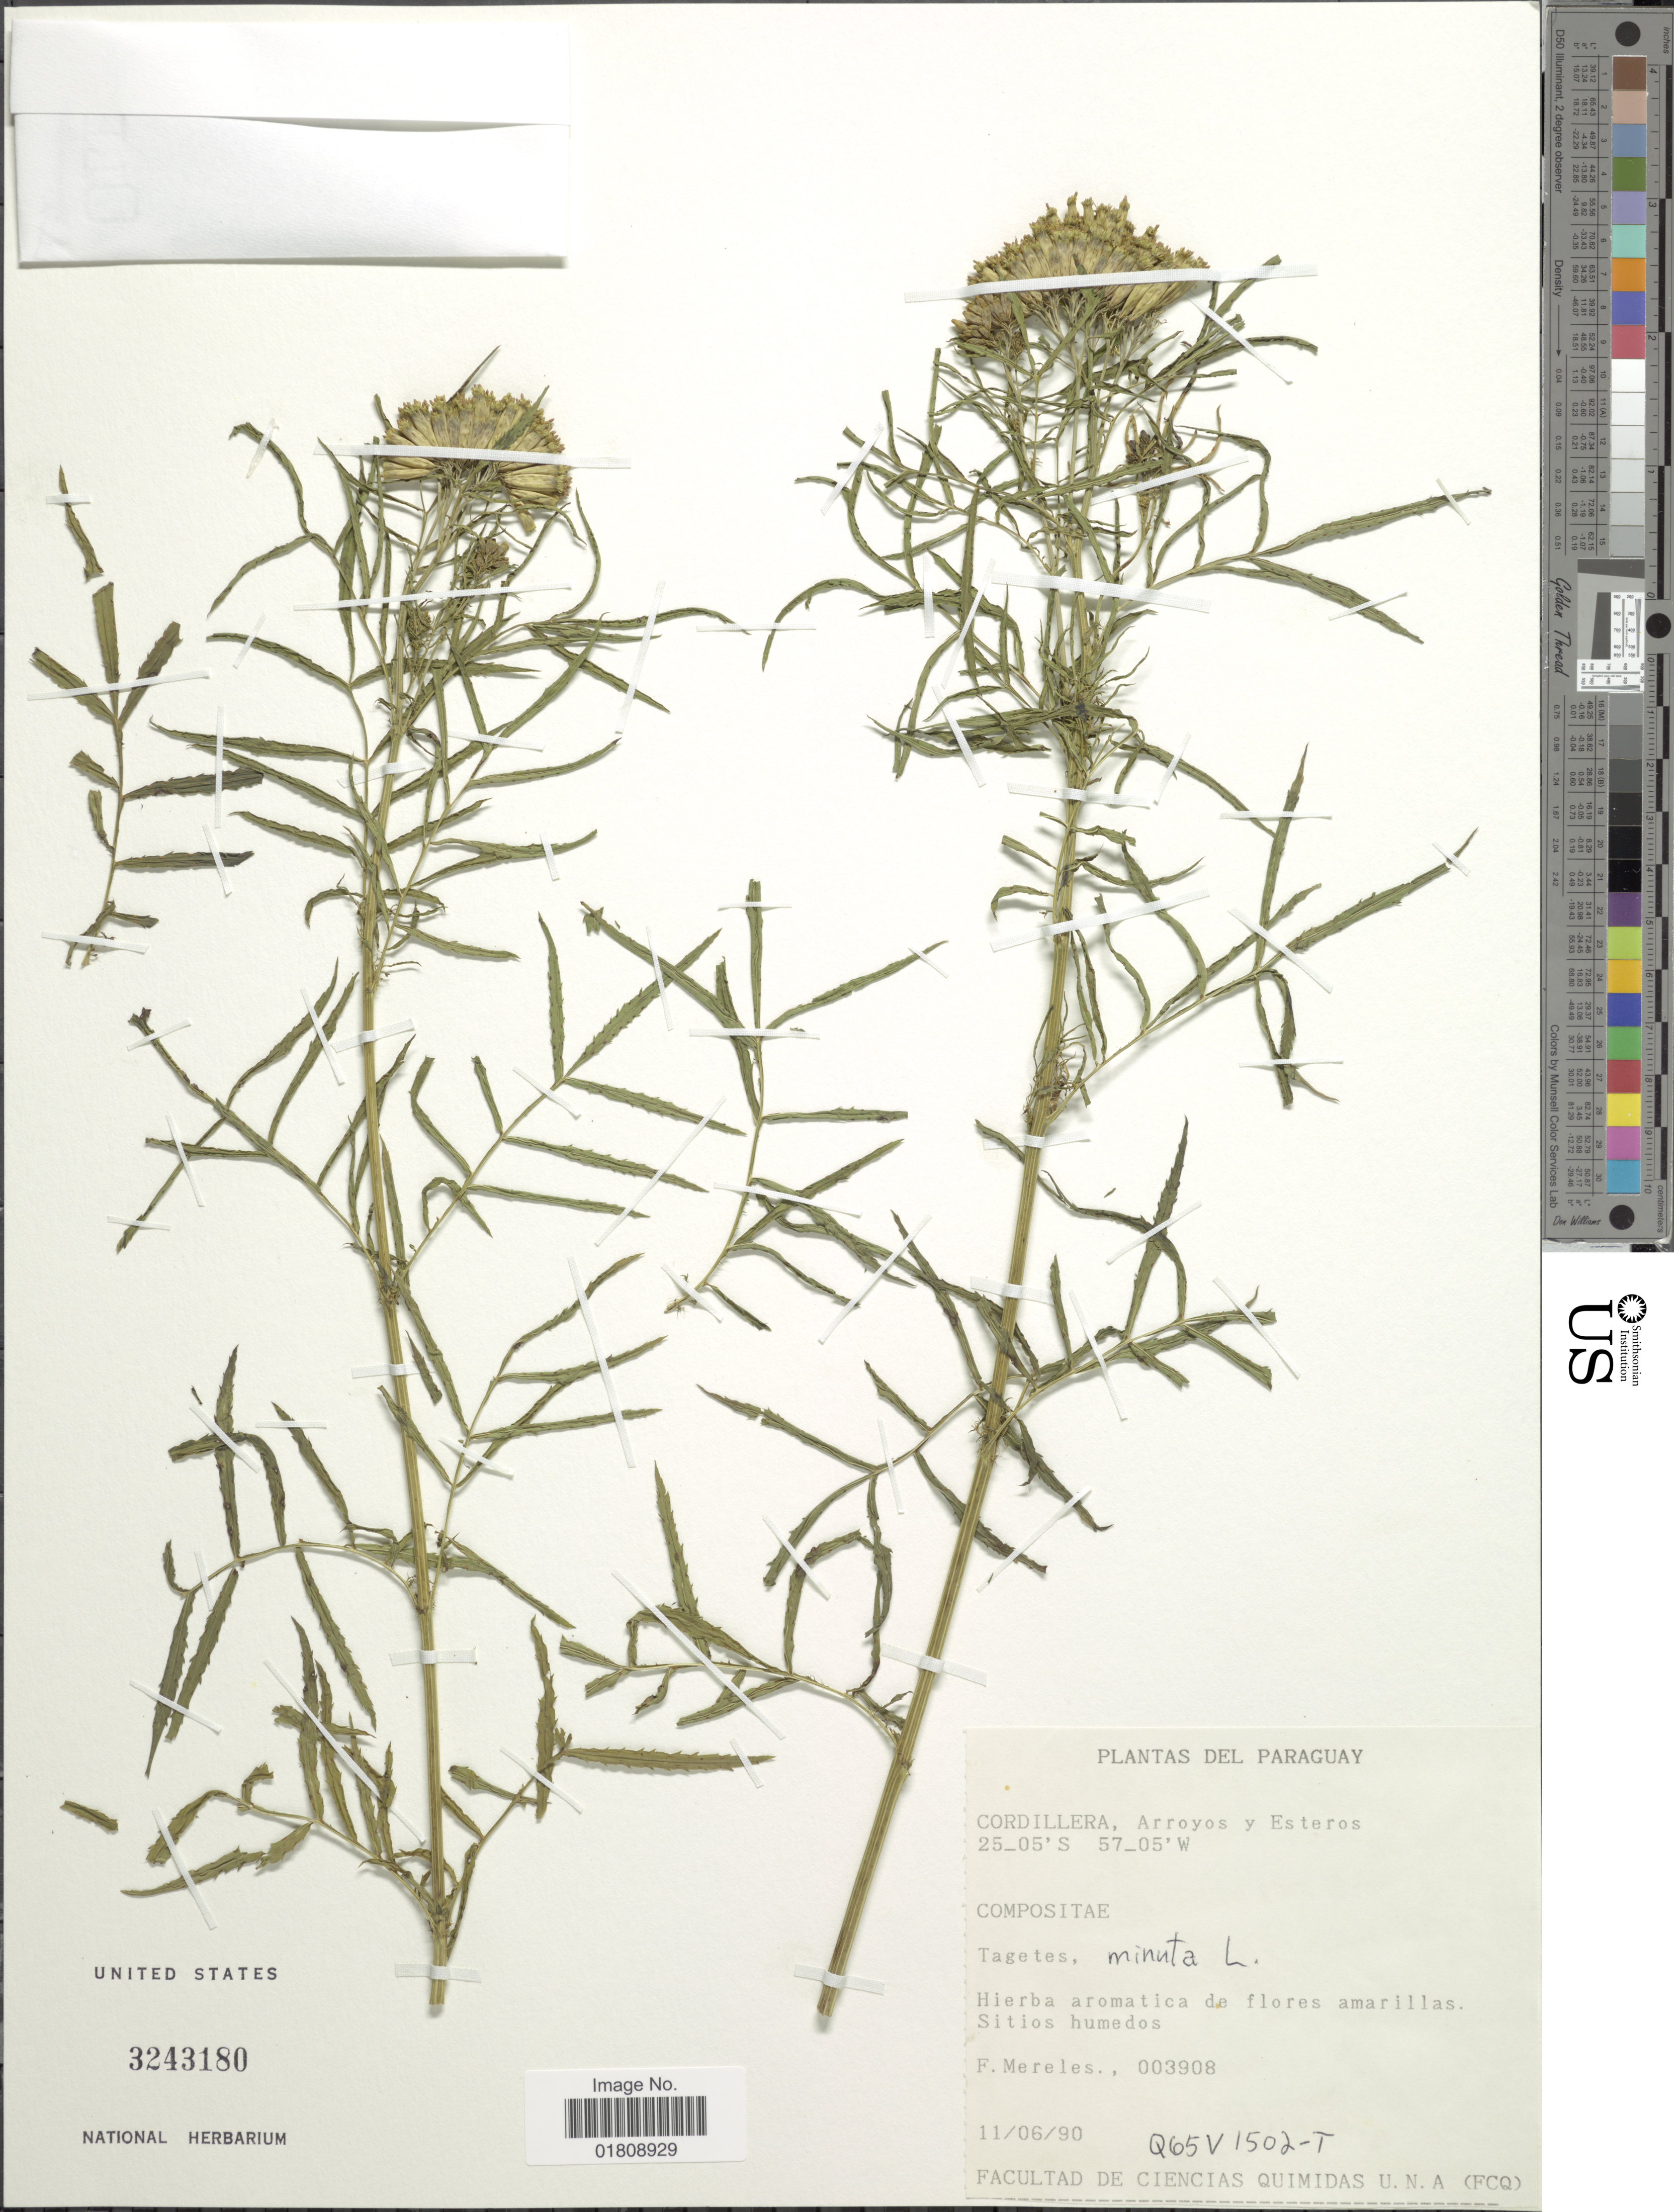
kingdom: Plantae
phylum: Tracheophyta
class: Magnoliopsida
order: Asterales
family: Asteraceae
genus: Tagetes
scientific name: Tagetes minuta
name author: L.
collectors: F. Mereles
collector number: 003908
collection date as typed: Transcribed d/m/y: 11/6/90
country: Paraguay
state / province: Cordillera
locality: Arroyos y Esteros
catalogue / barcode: US 3243180